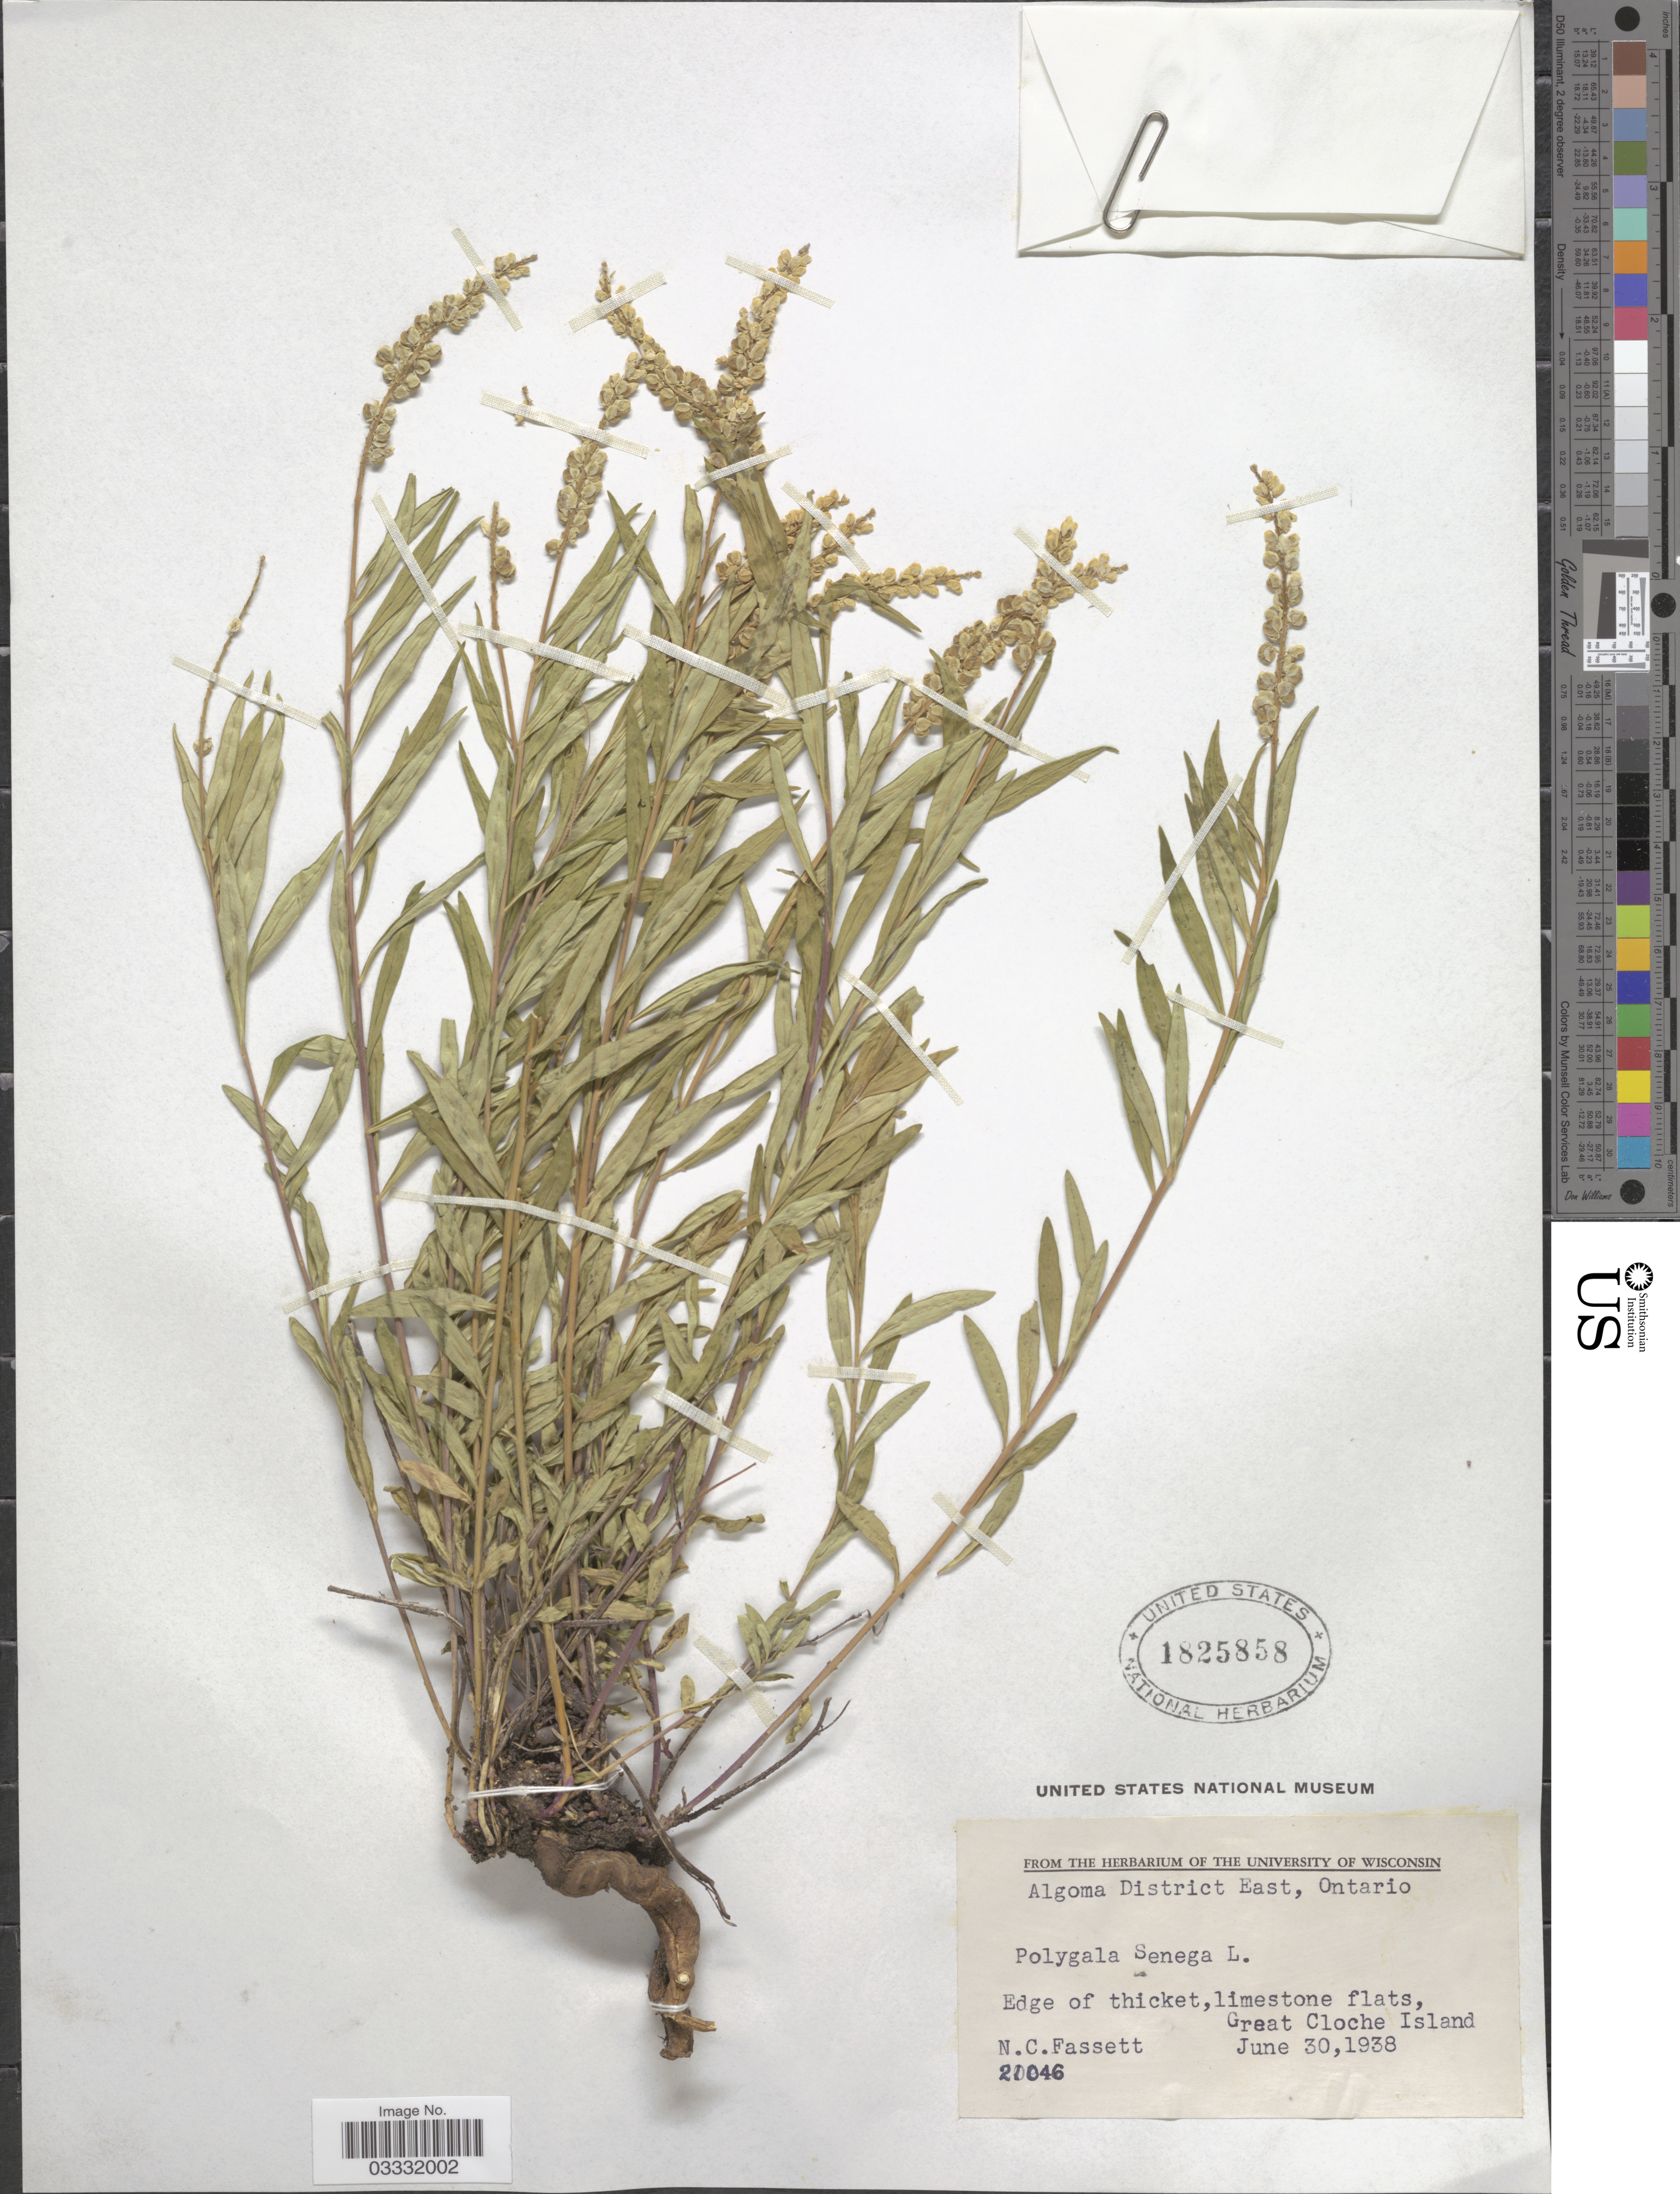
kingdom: Plantae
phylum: Tracheophyta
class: Magnoliopsida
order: Fabales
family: Polygalaceae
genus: Polygala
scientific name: Polygala senega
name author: L.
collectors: N. C. Fassett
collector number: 21046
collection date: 1938-06-30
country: Canada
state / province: Ontario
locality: Algoma District East. Great Cloche Island.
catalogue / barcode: US 1825858